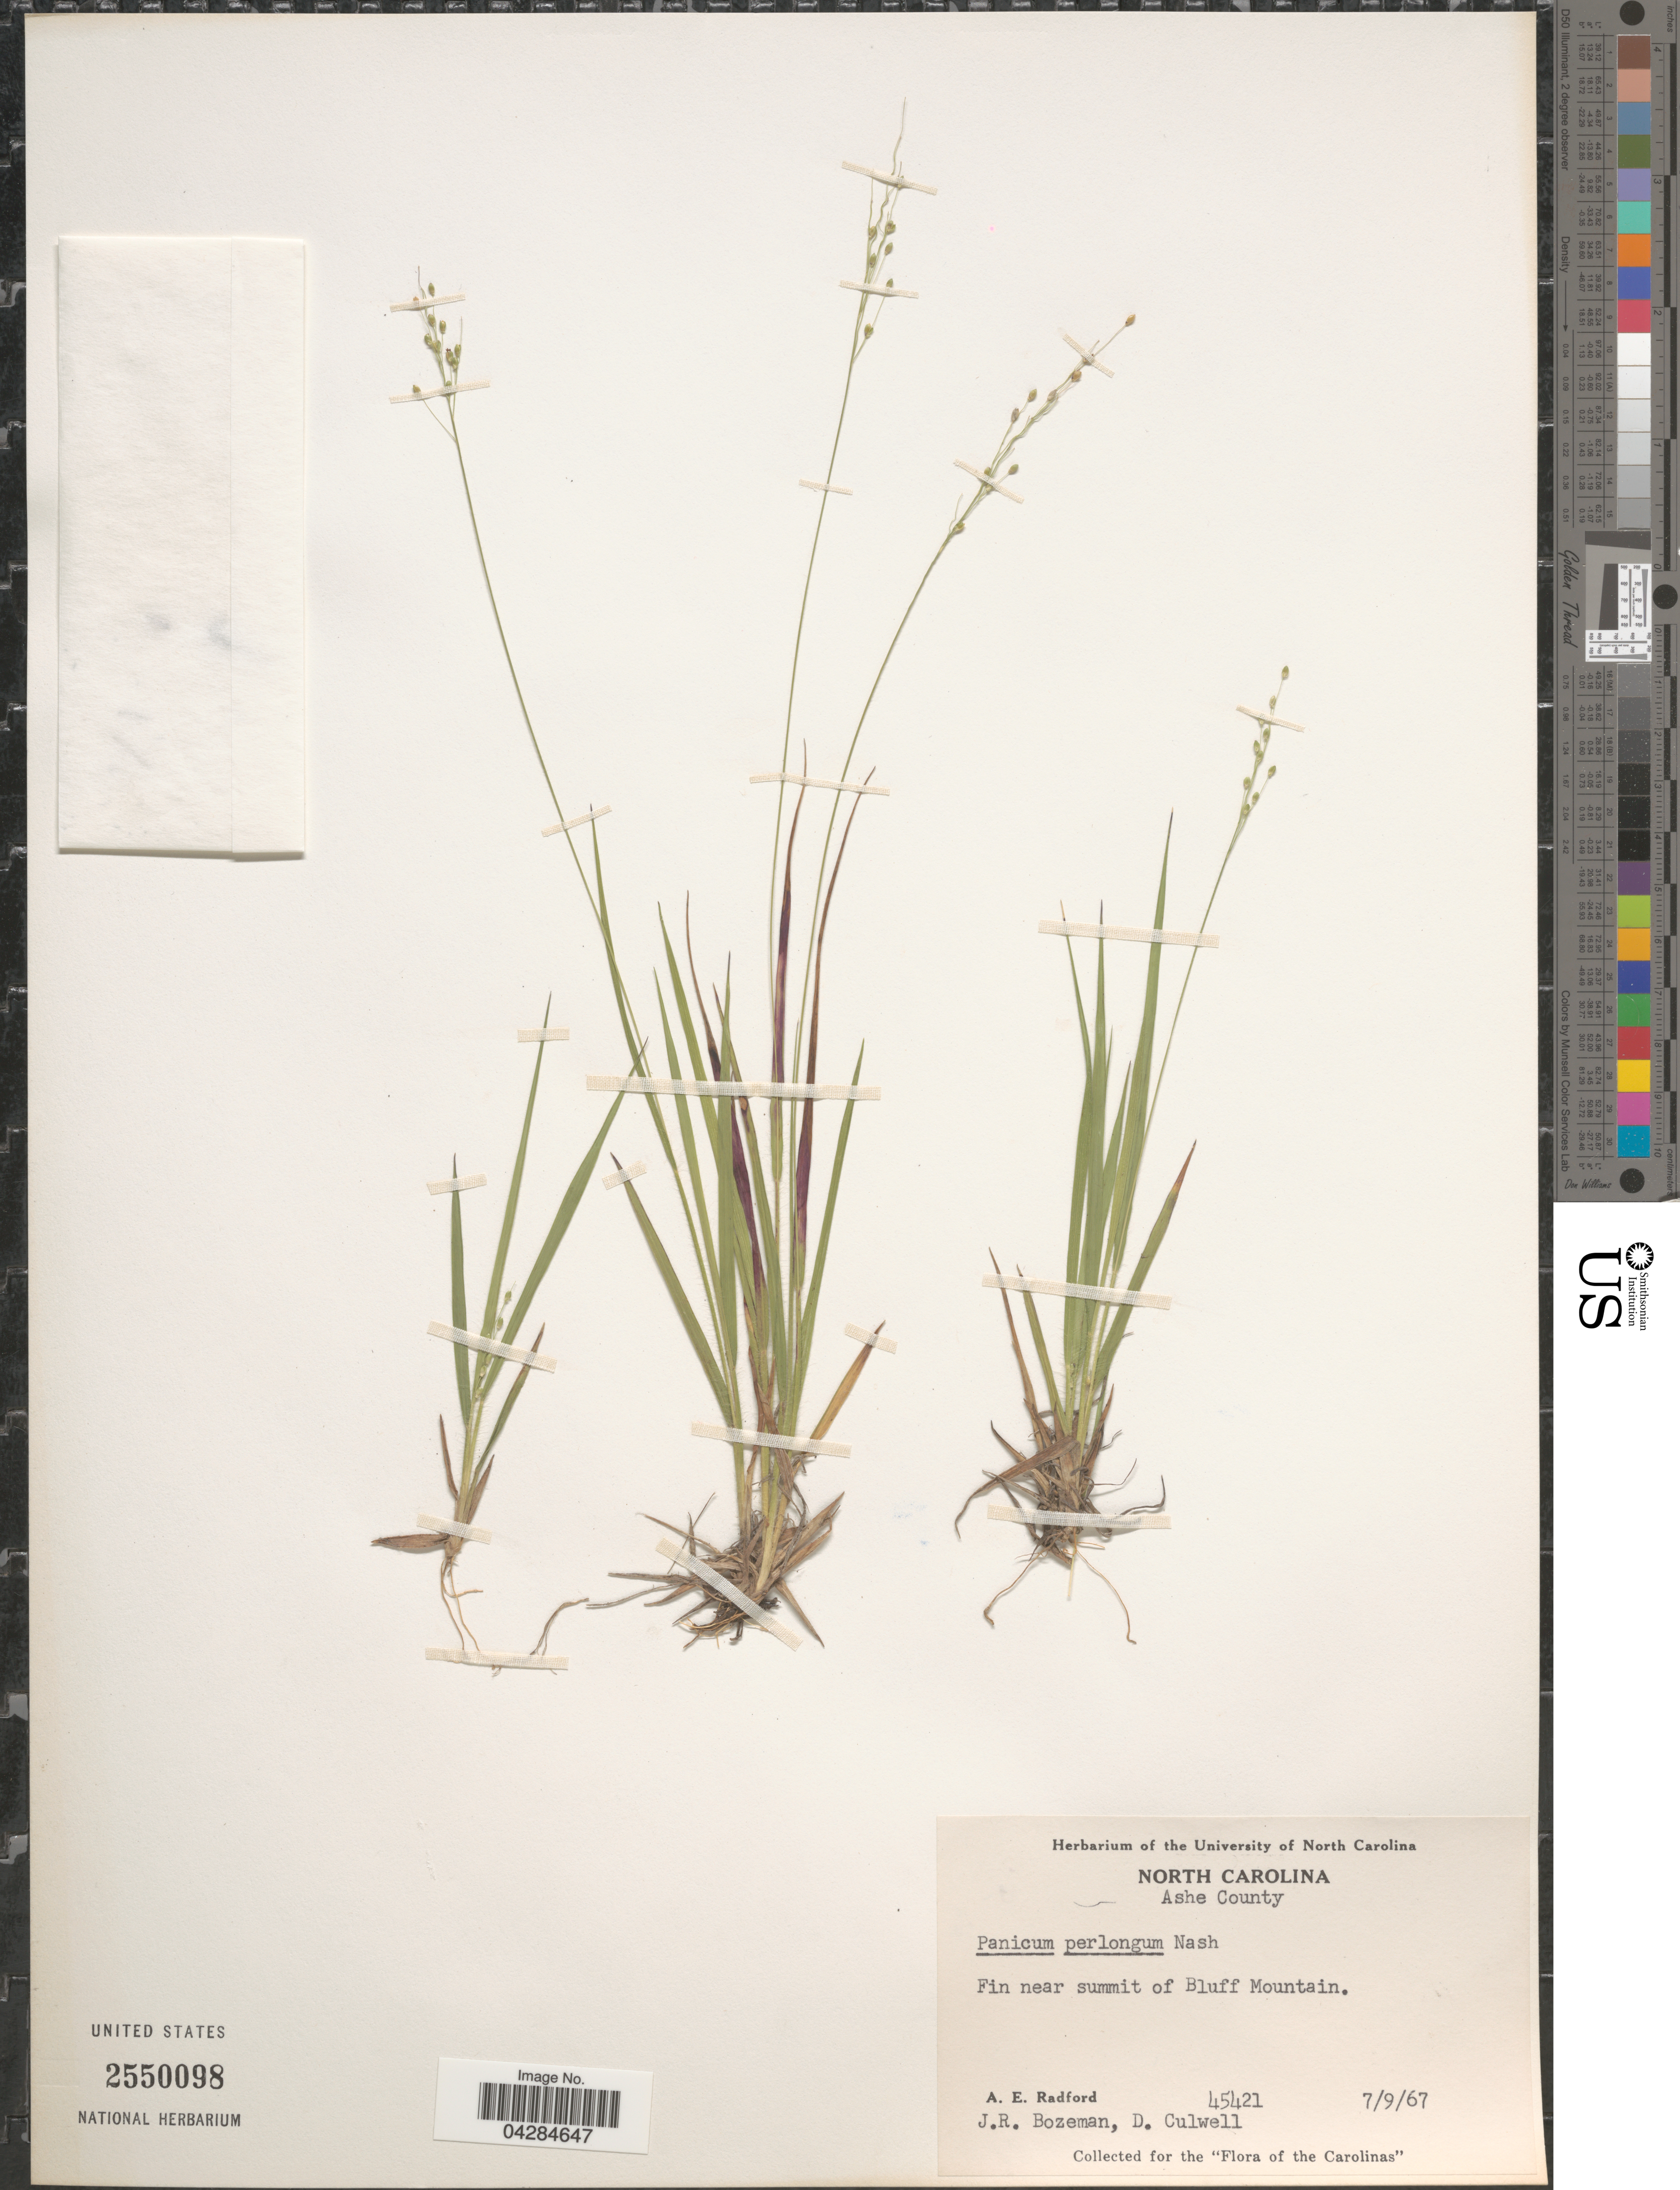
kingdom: Plantae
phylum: Tracheophyta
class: Liliopsida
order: Poales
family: Poaceae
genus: Dichanthelium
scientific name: Dichanthelium perlongum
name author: (Nash) Freckmann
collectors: A. E. Radford, J. R. Bozeman & D. Culwell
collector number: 45421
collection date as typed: Transcribed d/m/y: 9/7/67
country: United States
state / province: North Carolina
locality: Ashe County. Fin near summit of Bluff Mountain. The Carolinas.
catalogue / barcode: US 2550098